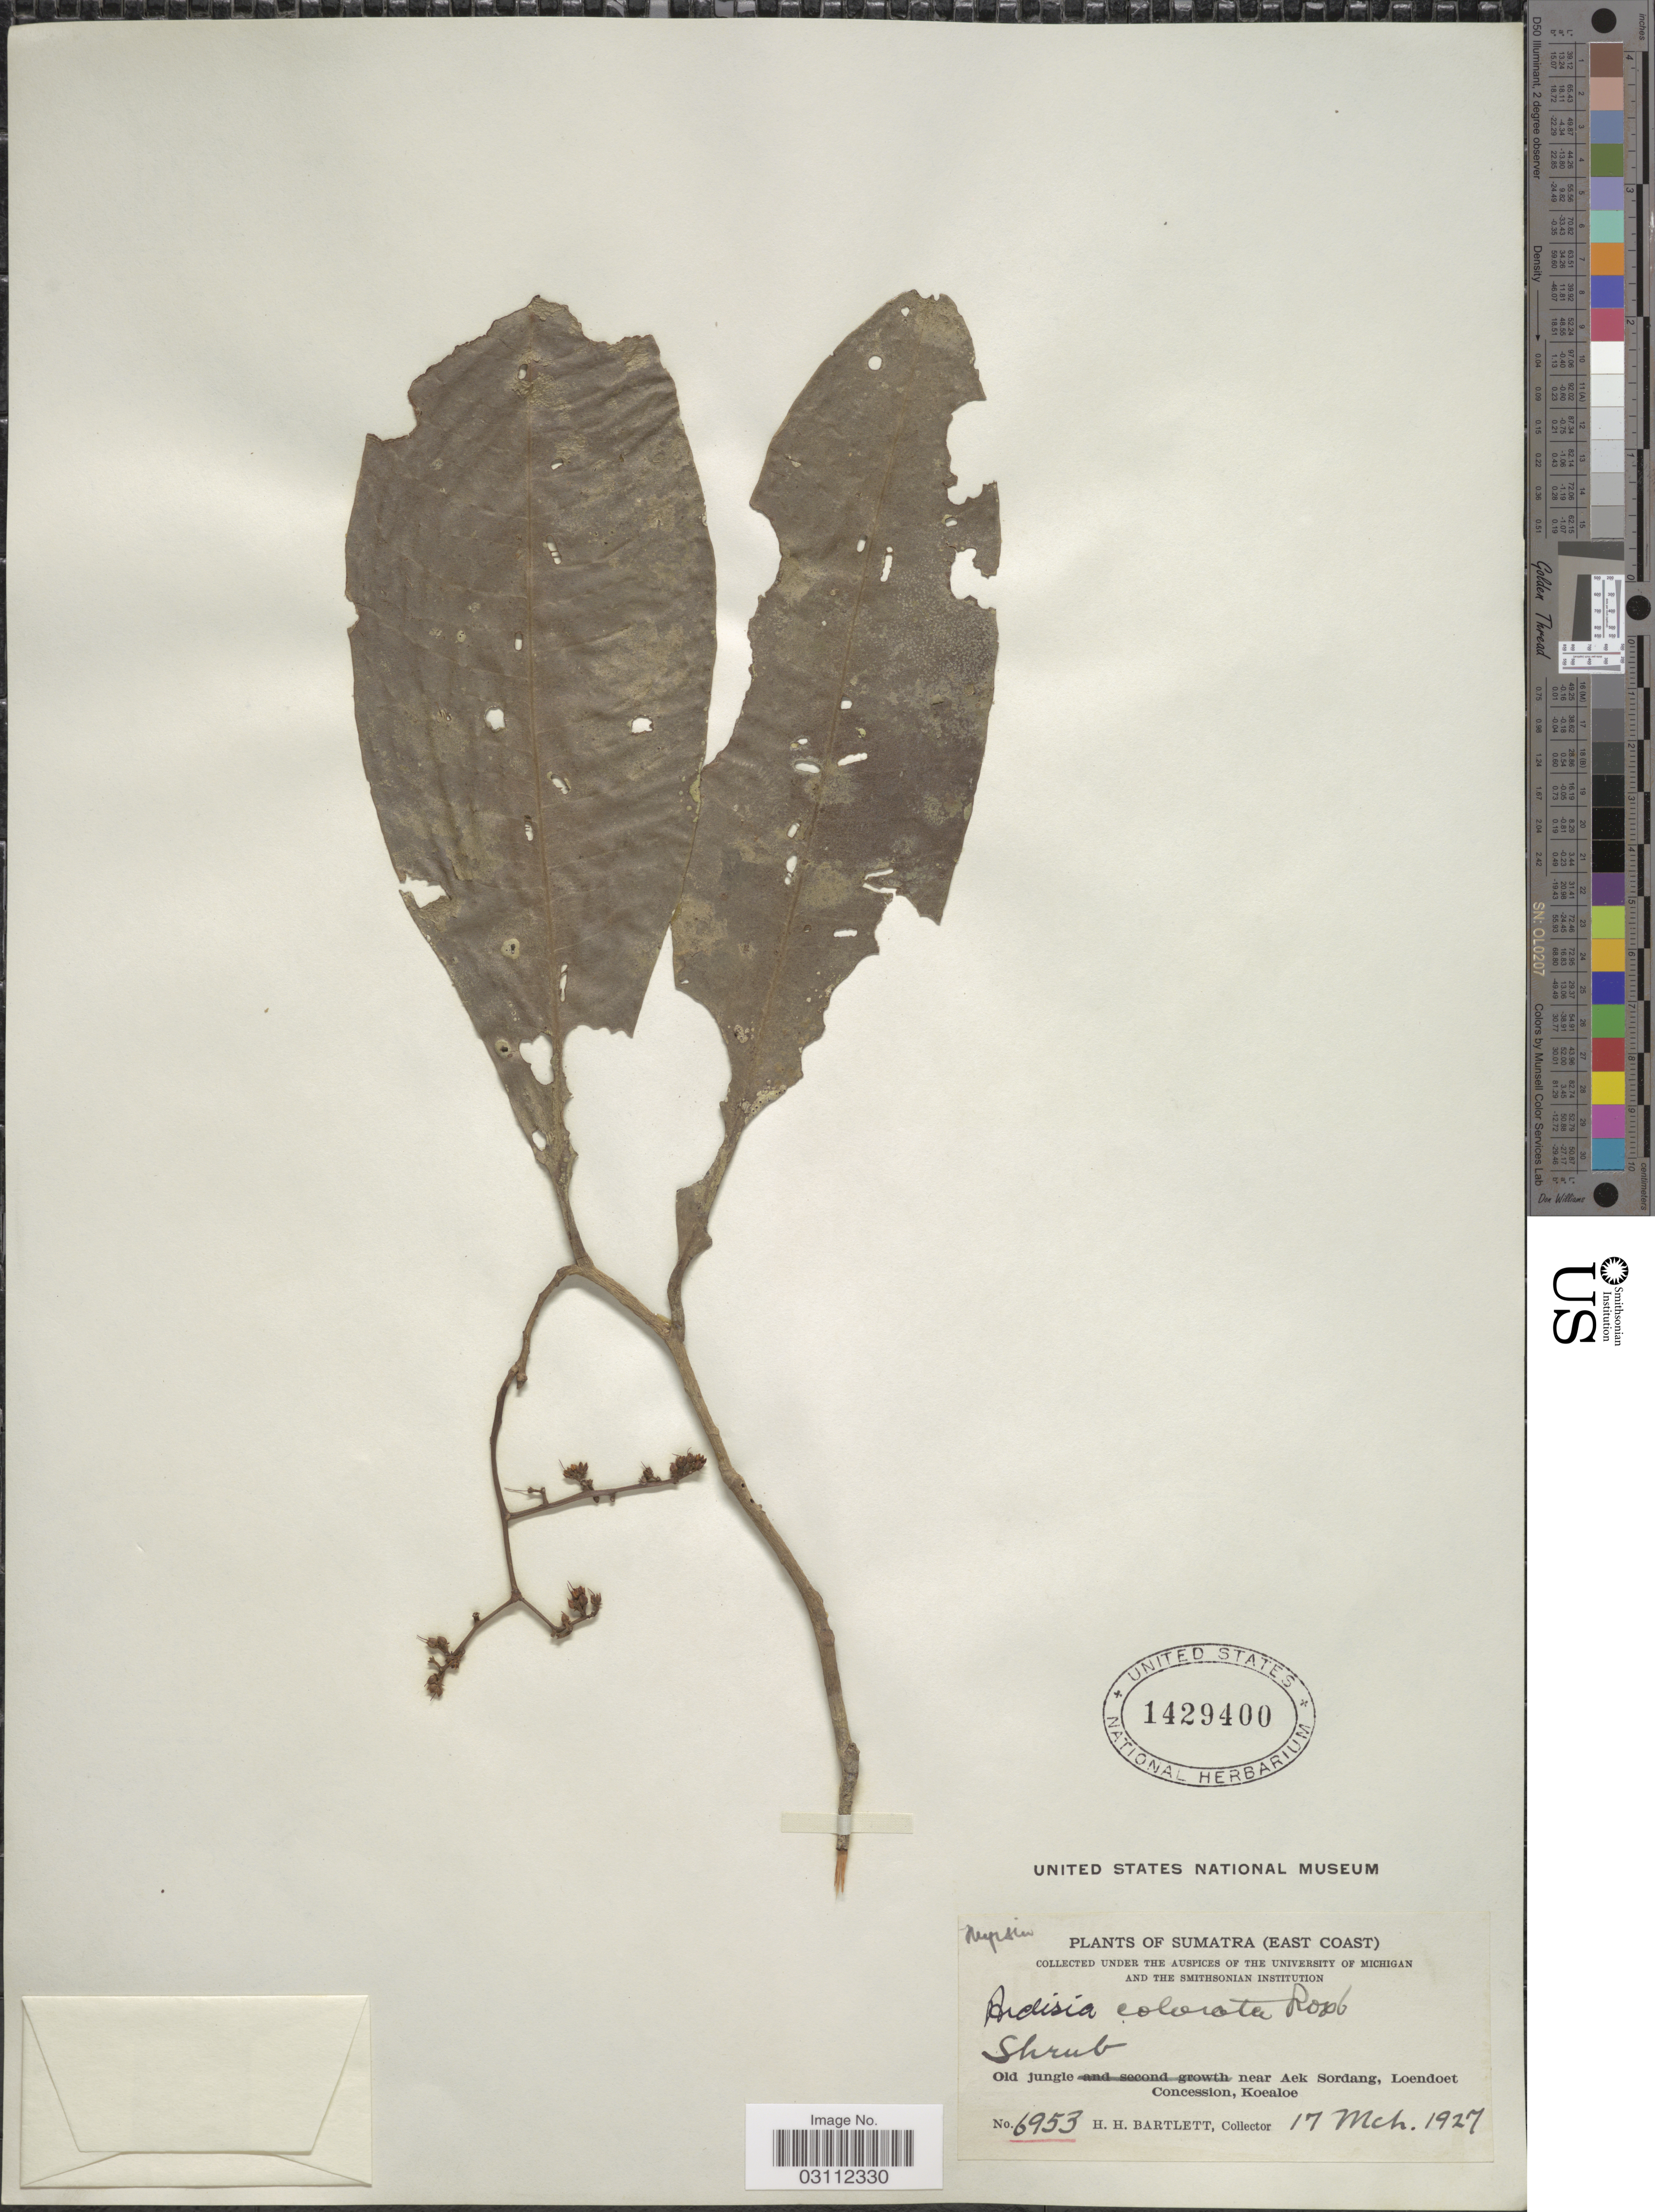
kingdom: Plantae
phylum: Tracheophyta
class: Magnoliopsida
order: Ericales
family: Primulaceae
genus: Ardisia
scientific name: Ardisia colorata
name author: Roxb.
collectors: H. H. Bartlett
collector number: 6953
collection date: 1927-03-17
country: Indonesia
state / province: Sumatra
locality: (East Coast). Old jungle near Aek Sordang, Loendoet Concession, Koealoe.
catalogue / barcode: US 1429400